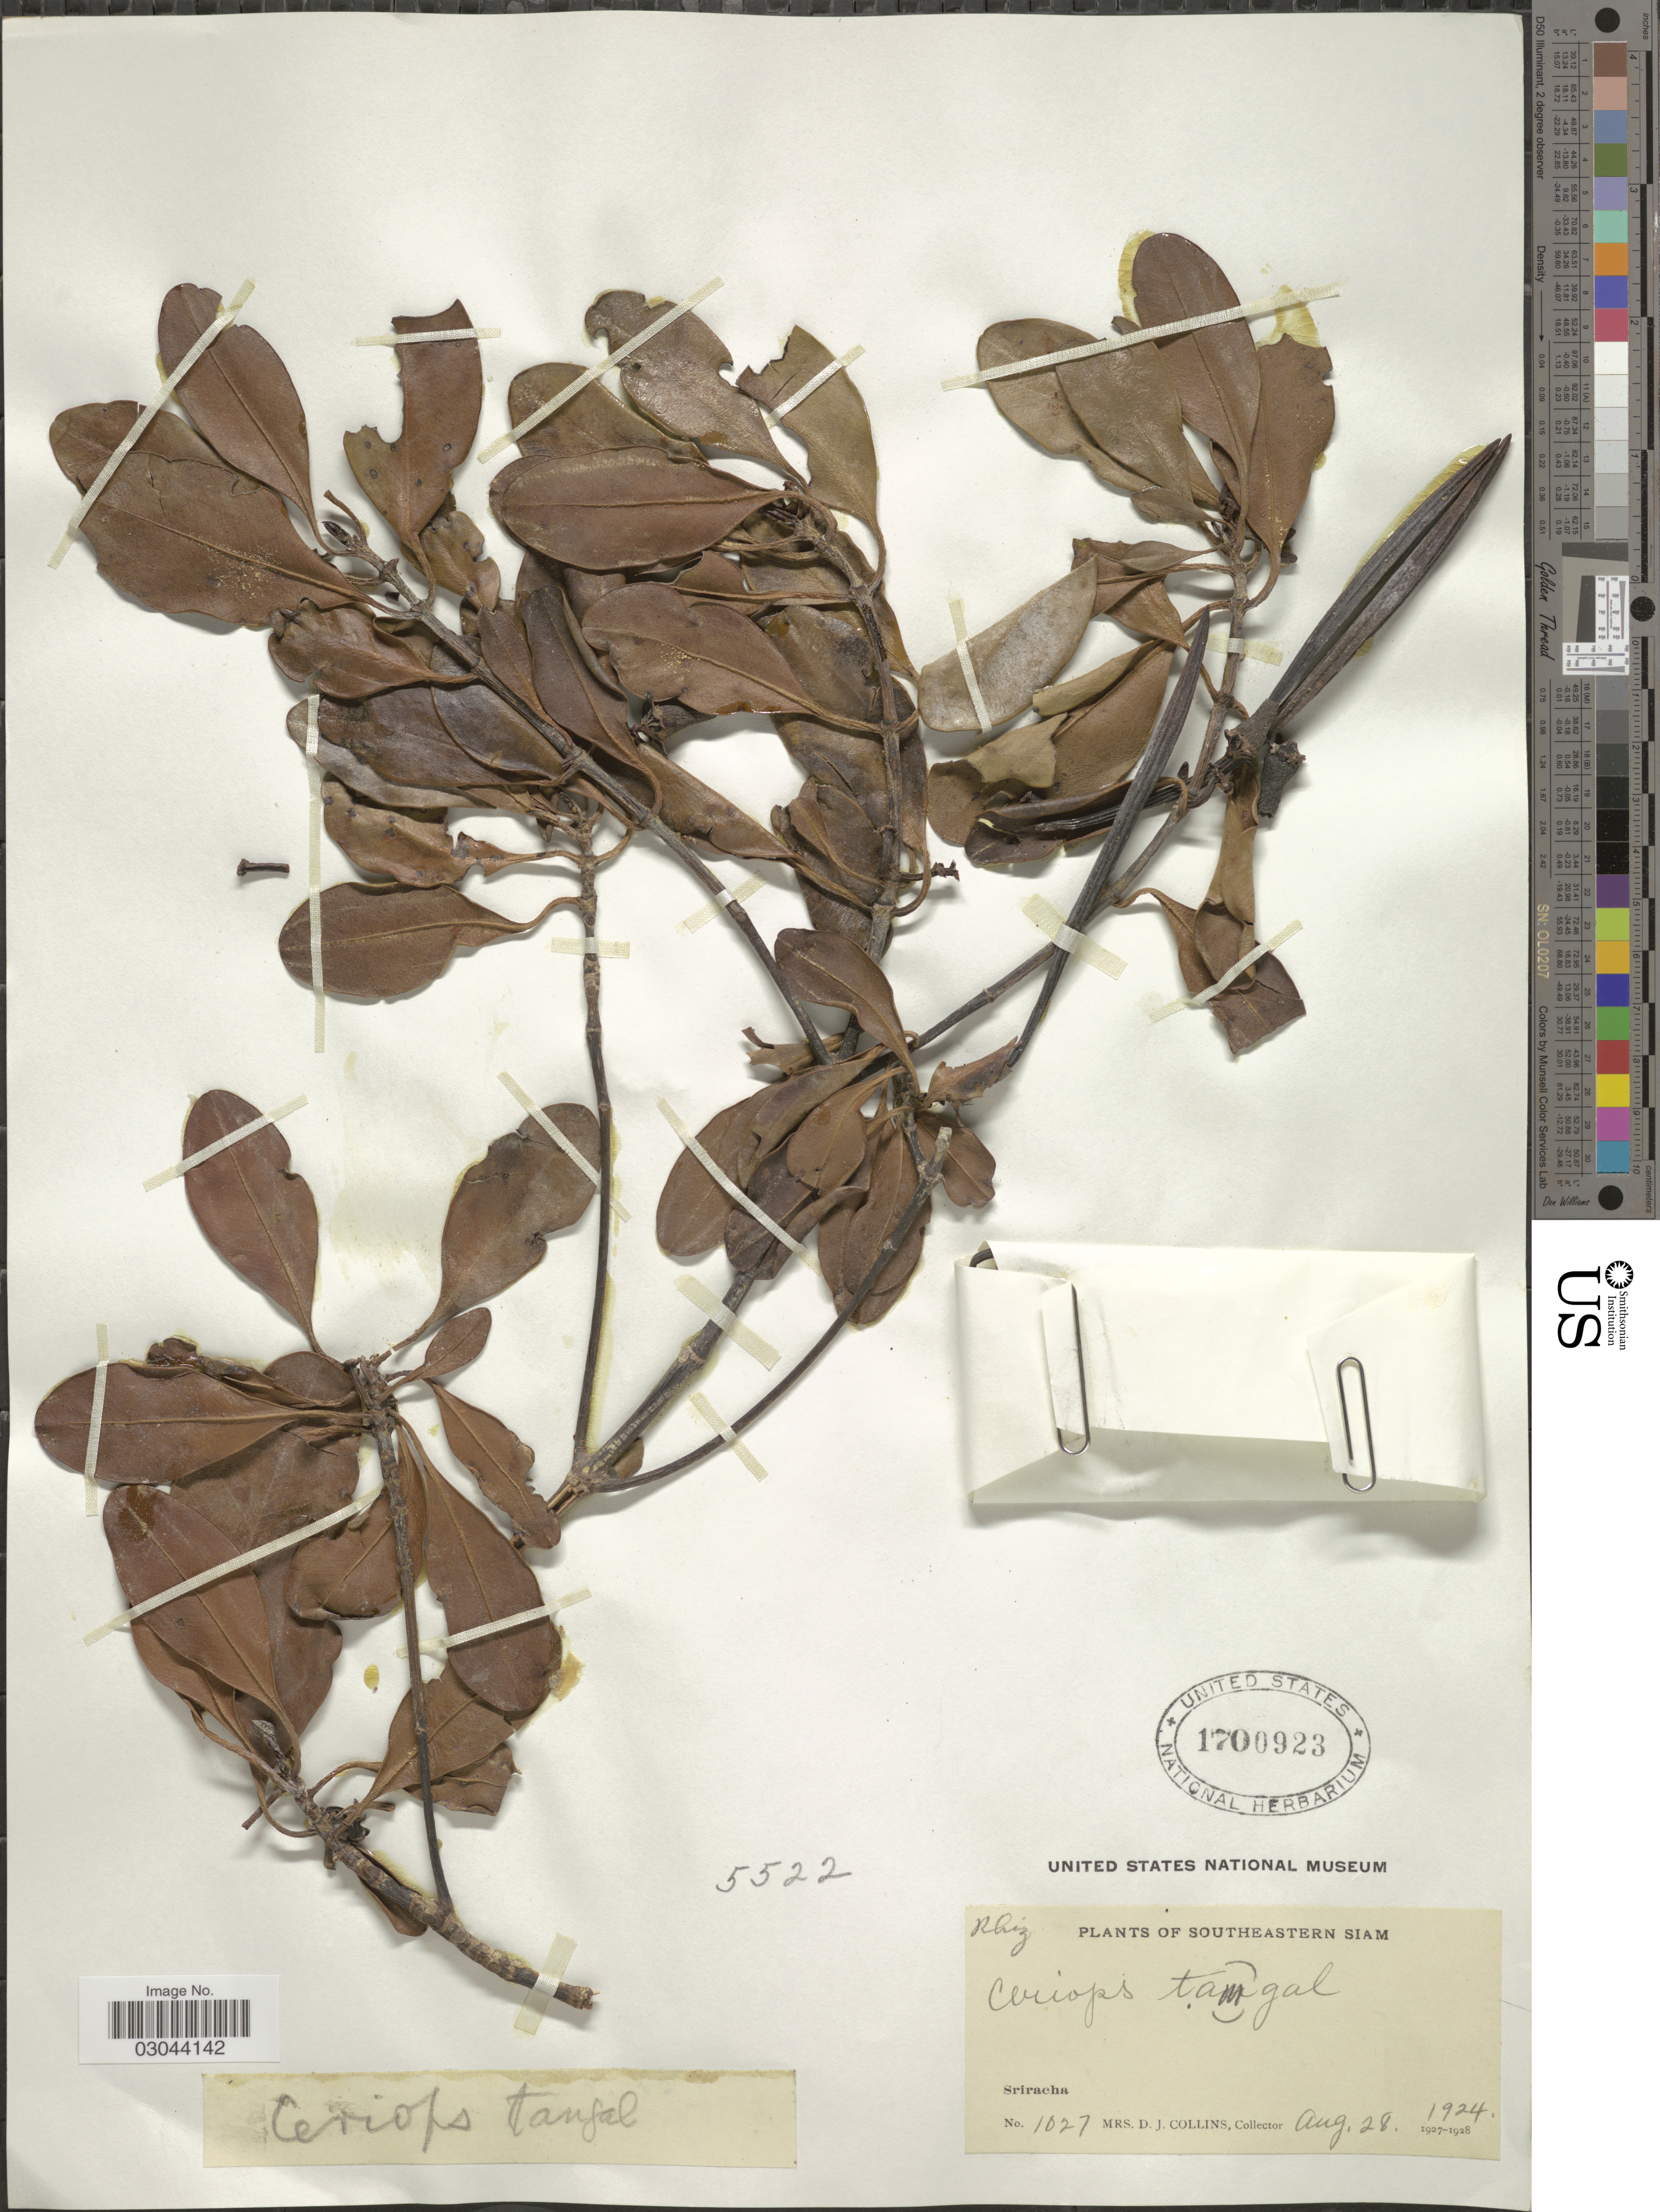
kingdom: Plantae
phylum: Tracheophyta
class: Magnoliopsida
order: Malpighiales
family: Rhizophoraceae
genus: Ceriops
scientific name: Ceriops tagal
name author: (Perr.) C.B. Rob.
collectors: Mrs. D. J. Collins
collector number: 1027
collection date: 1924-08-28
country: Thailand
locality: Southeastern Siam. Sriracha.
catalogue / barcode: US 1700923